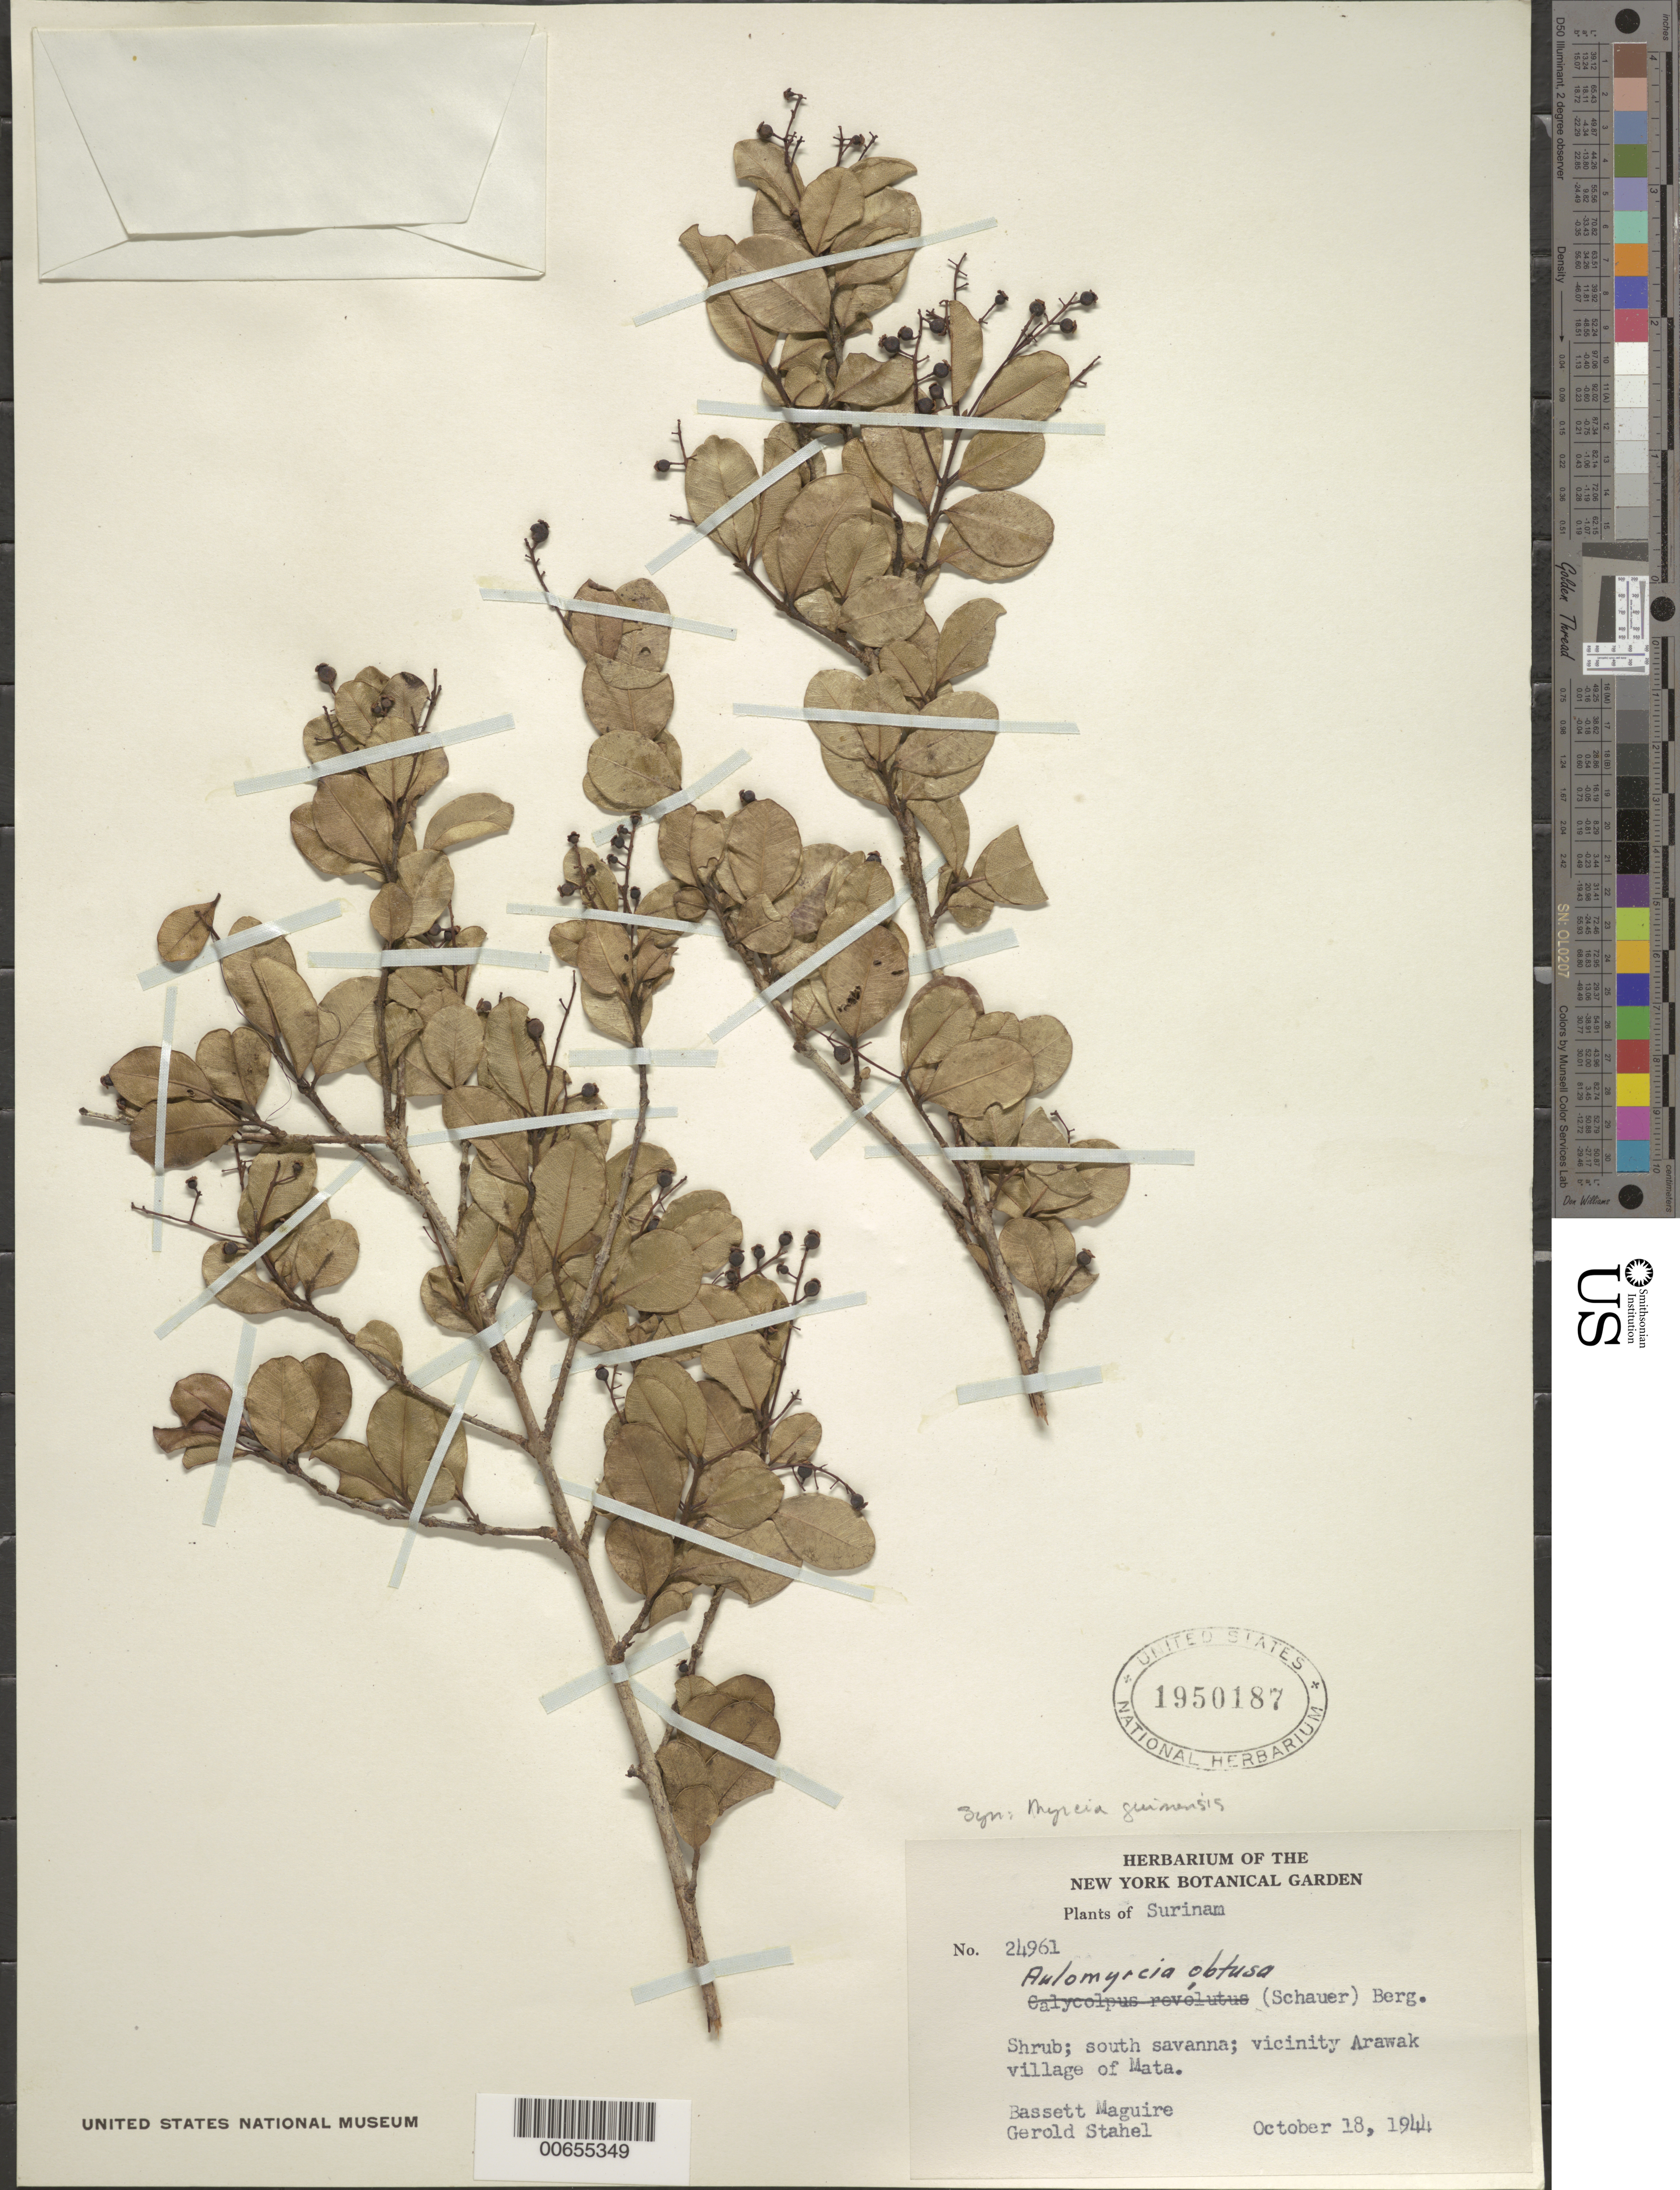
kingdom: Plantae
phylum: Tracheophyta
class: Magnoliopsida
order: Myrtales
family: Myrtaceae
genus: Myrcia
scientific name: Myrcia guianensis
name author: (Aubl.) DC.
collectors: B. Maguire & G. Stahel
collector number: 24961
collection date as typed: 18-Oct-44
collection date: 1944-10-18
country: Suriname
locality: Zanderij I., Mata vic., Arawak village of Mata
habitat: South Savannas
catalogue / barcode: US 1950187